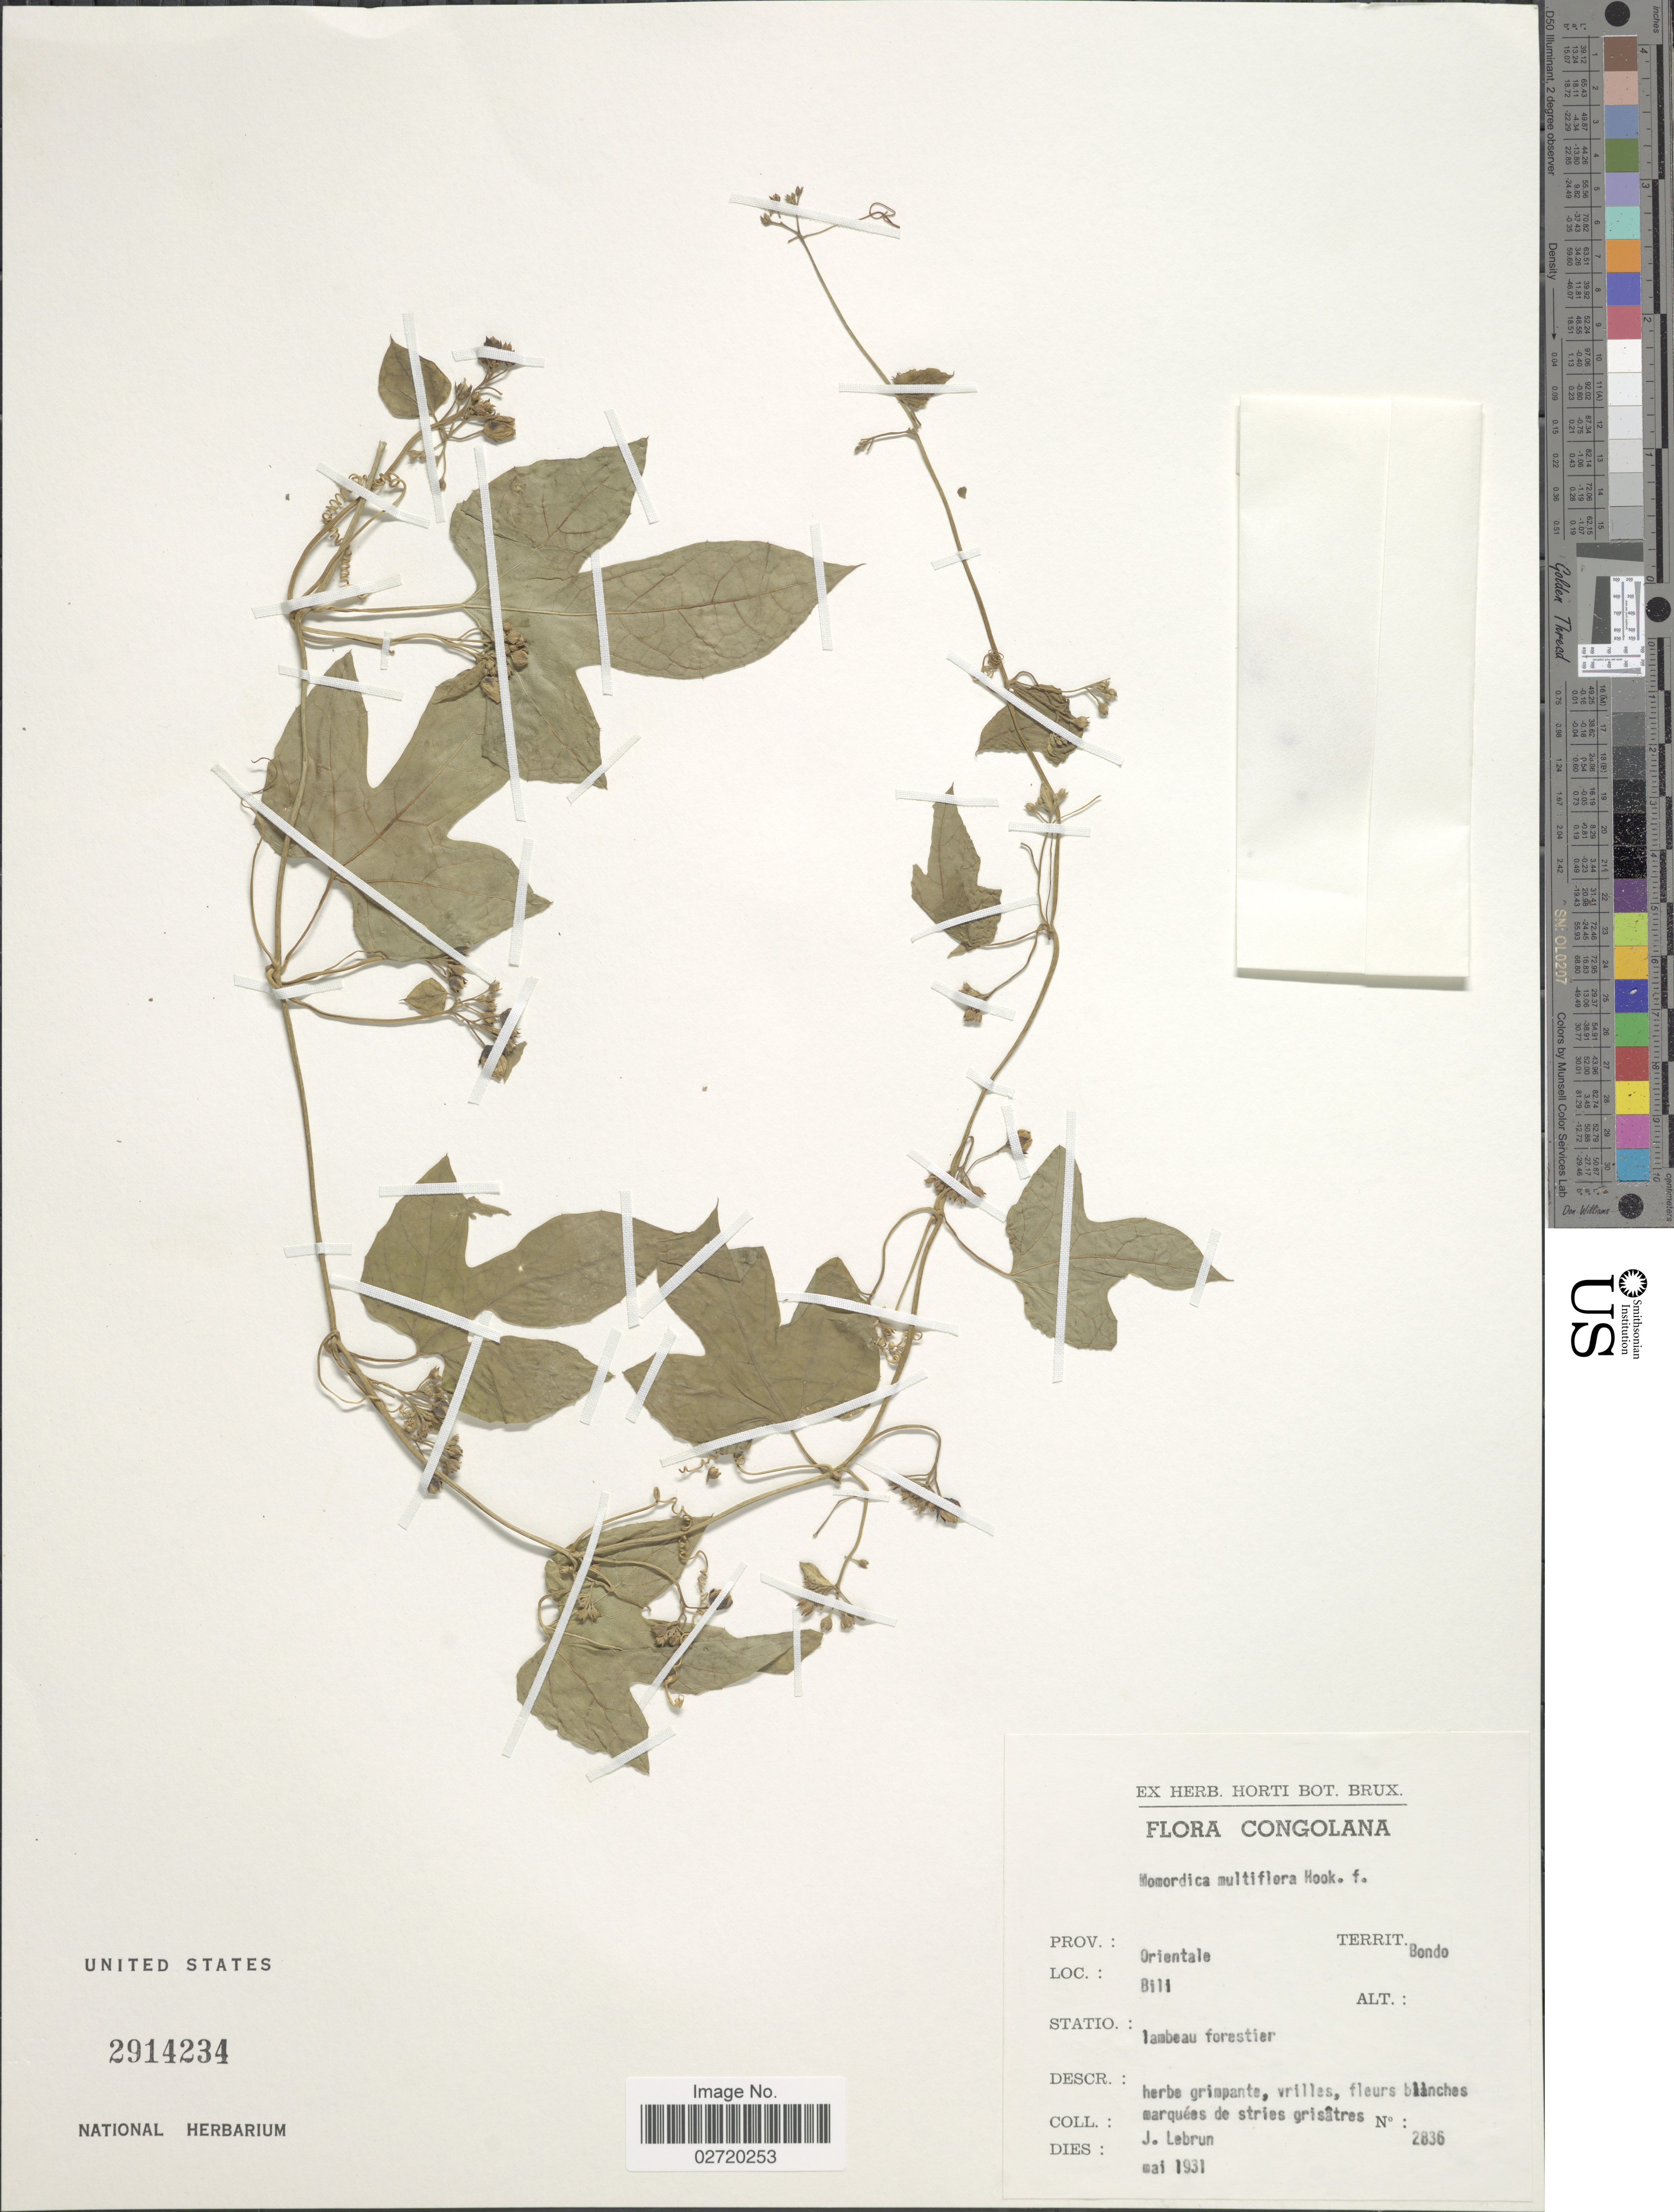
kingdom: Plantae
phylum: Tracheophyta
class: Magnoliopsida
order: Cucurbitales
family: Cucurbitaceae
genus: Momordica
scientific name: Momordica multiflora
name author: Hook. f.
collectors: J. A. Lebrun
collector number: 2836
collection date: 1931-05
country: Congo, Democratic Republic of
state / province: Bas-Uele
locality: Congolana, Prov.: Orientale, Territ.: Bondo, Bili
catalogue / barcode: US 2914234